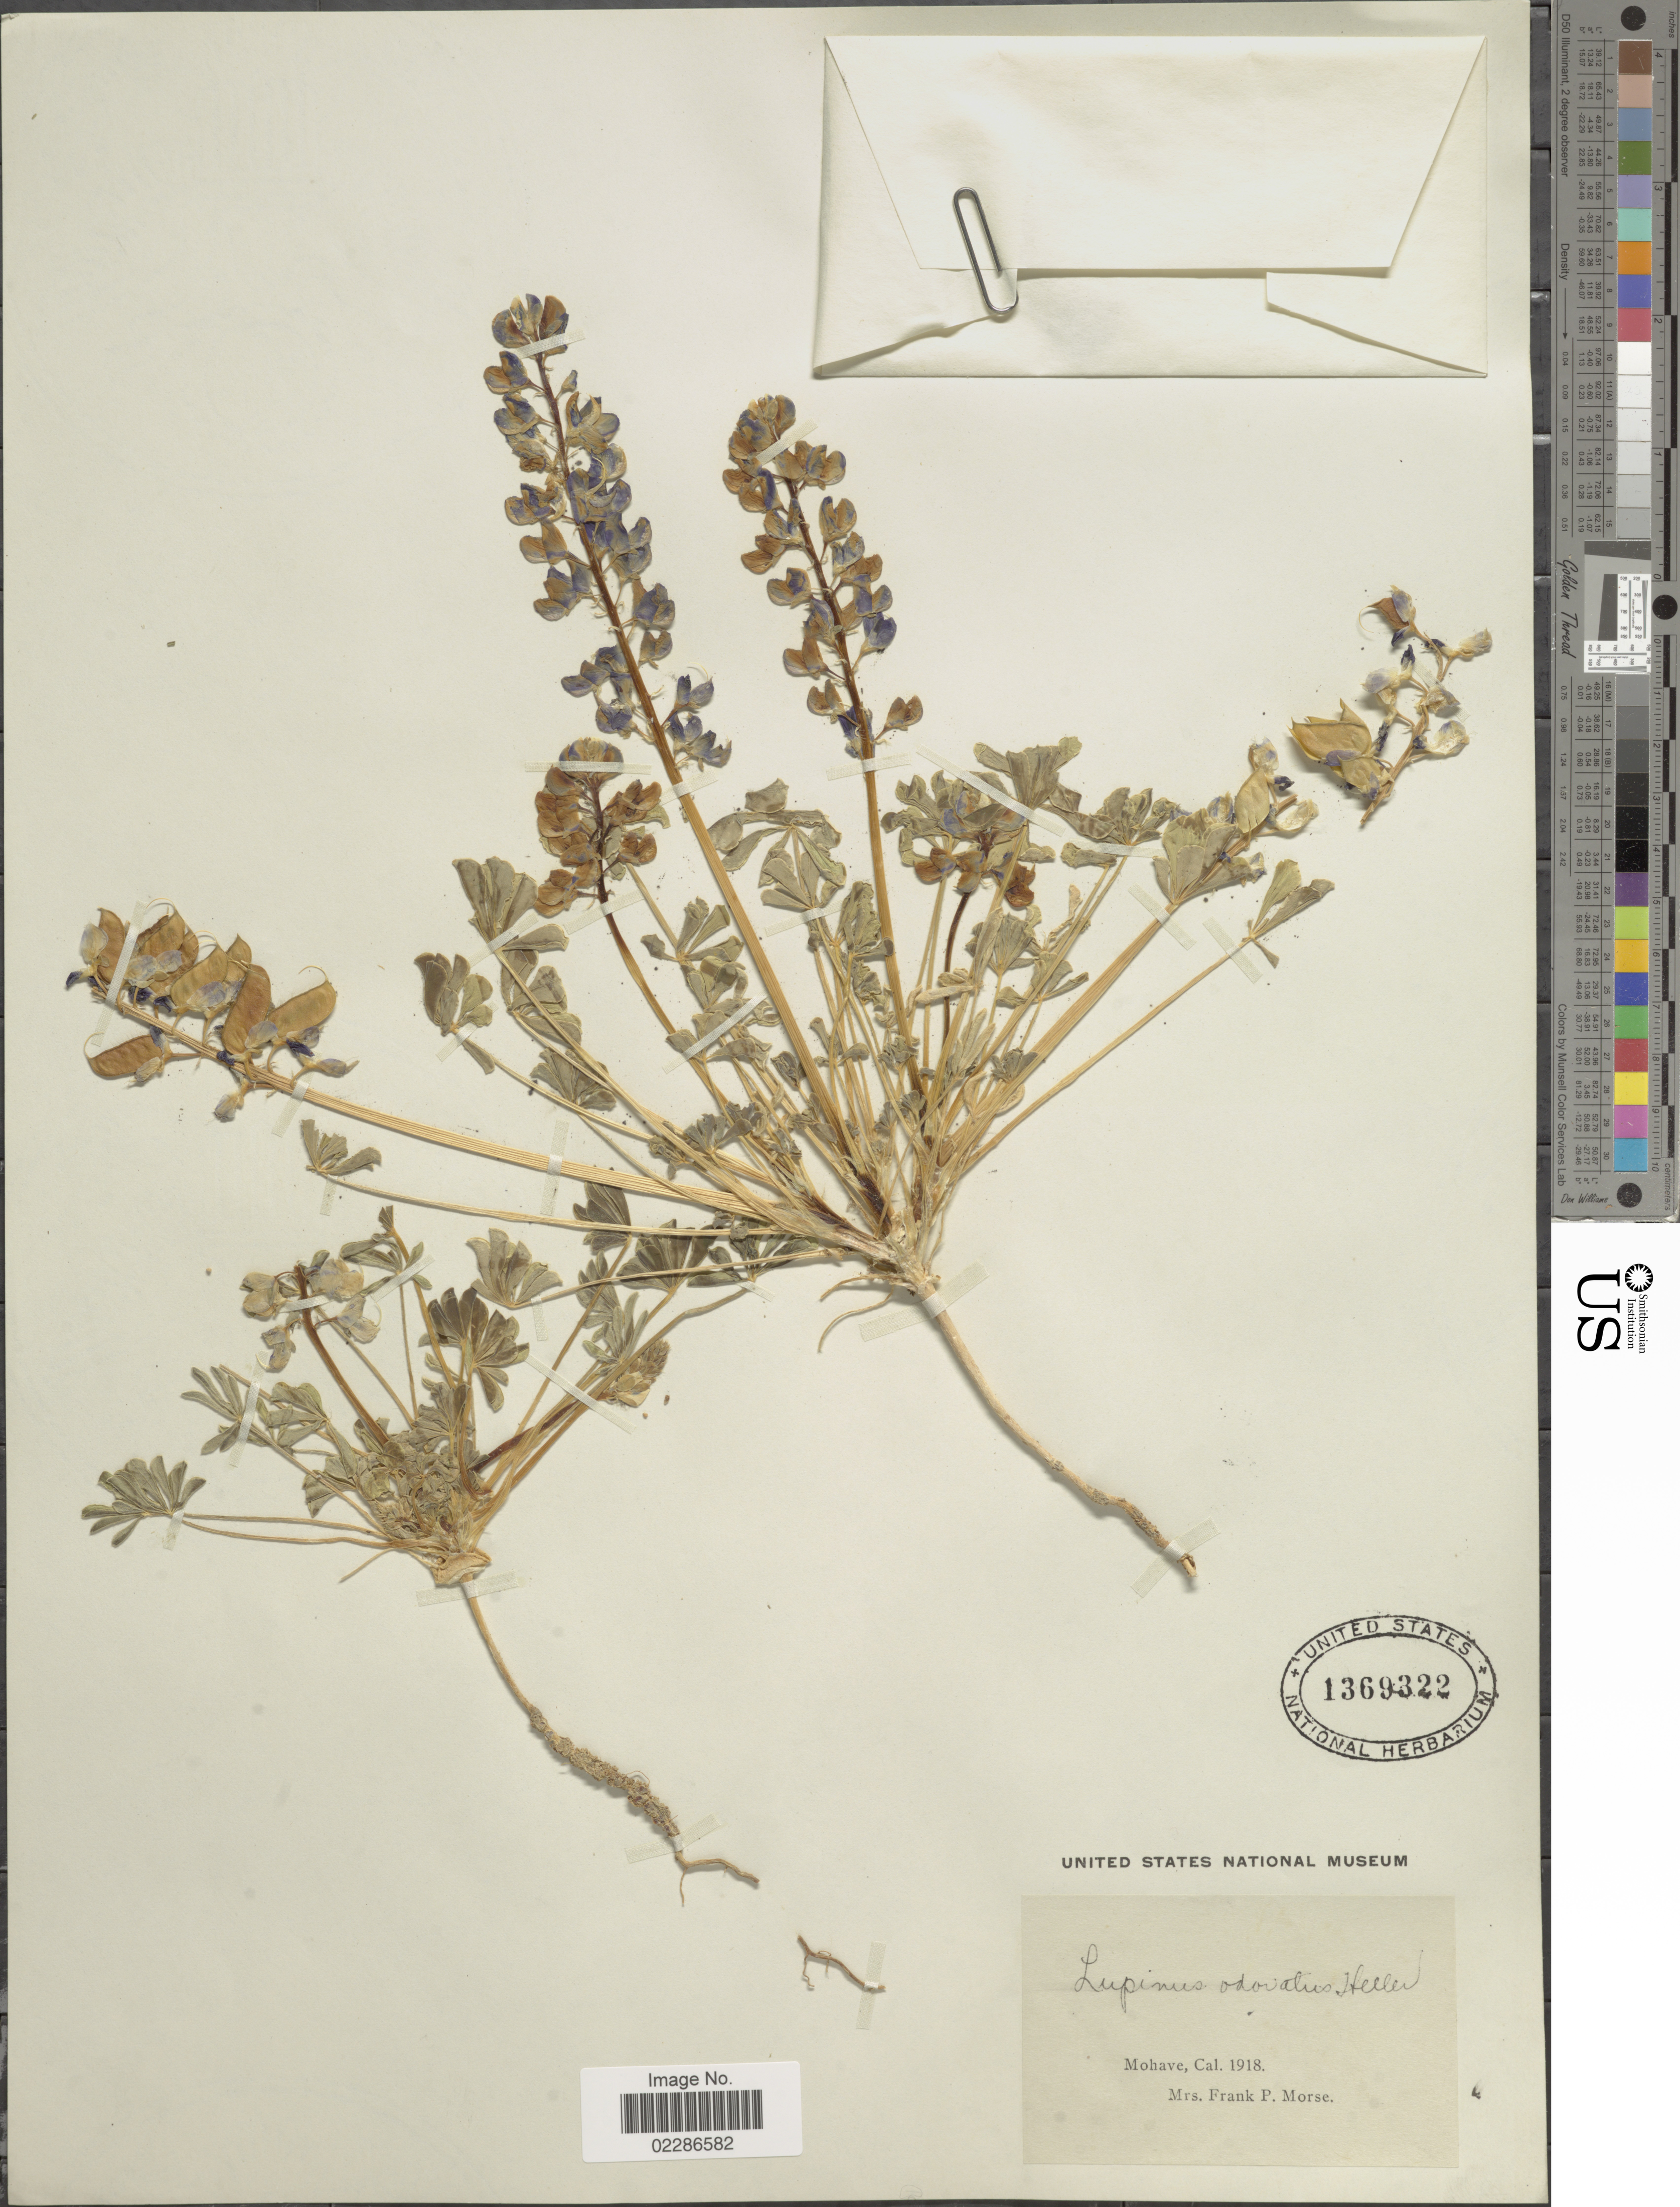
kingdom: Plantae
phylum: Tracheophyta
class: Magnoliopsida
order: Fabales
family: Fabaceae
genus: Lupinus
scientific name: Lupinus odoratus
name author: A. Heller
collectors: F. Morse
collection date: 1918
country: United States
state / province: California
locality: Mohave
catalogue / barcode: US 1369322